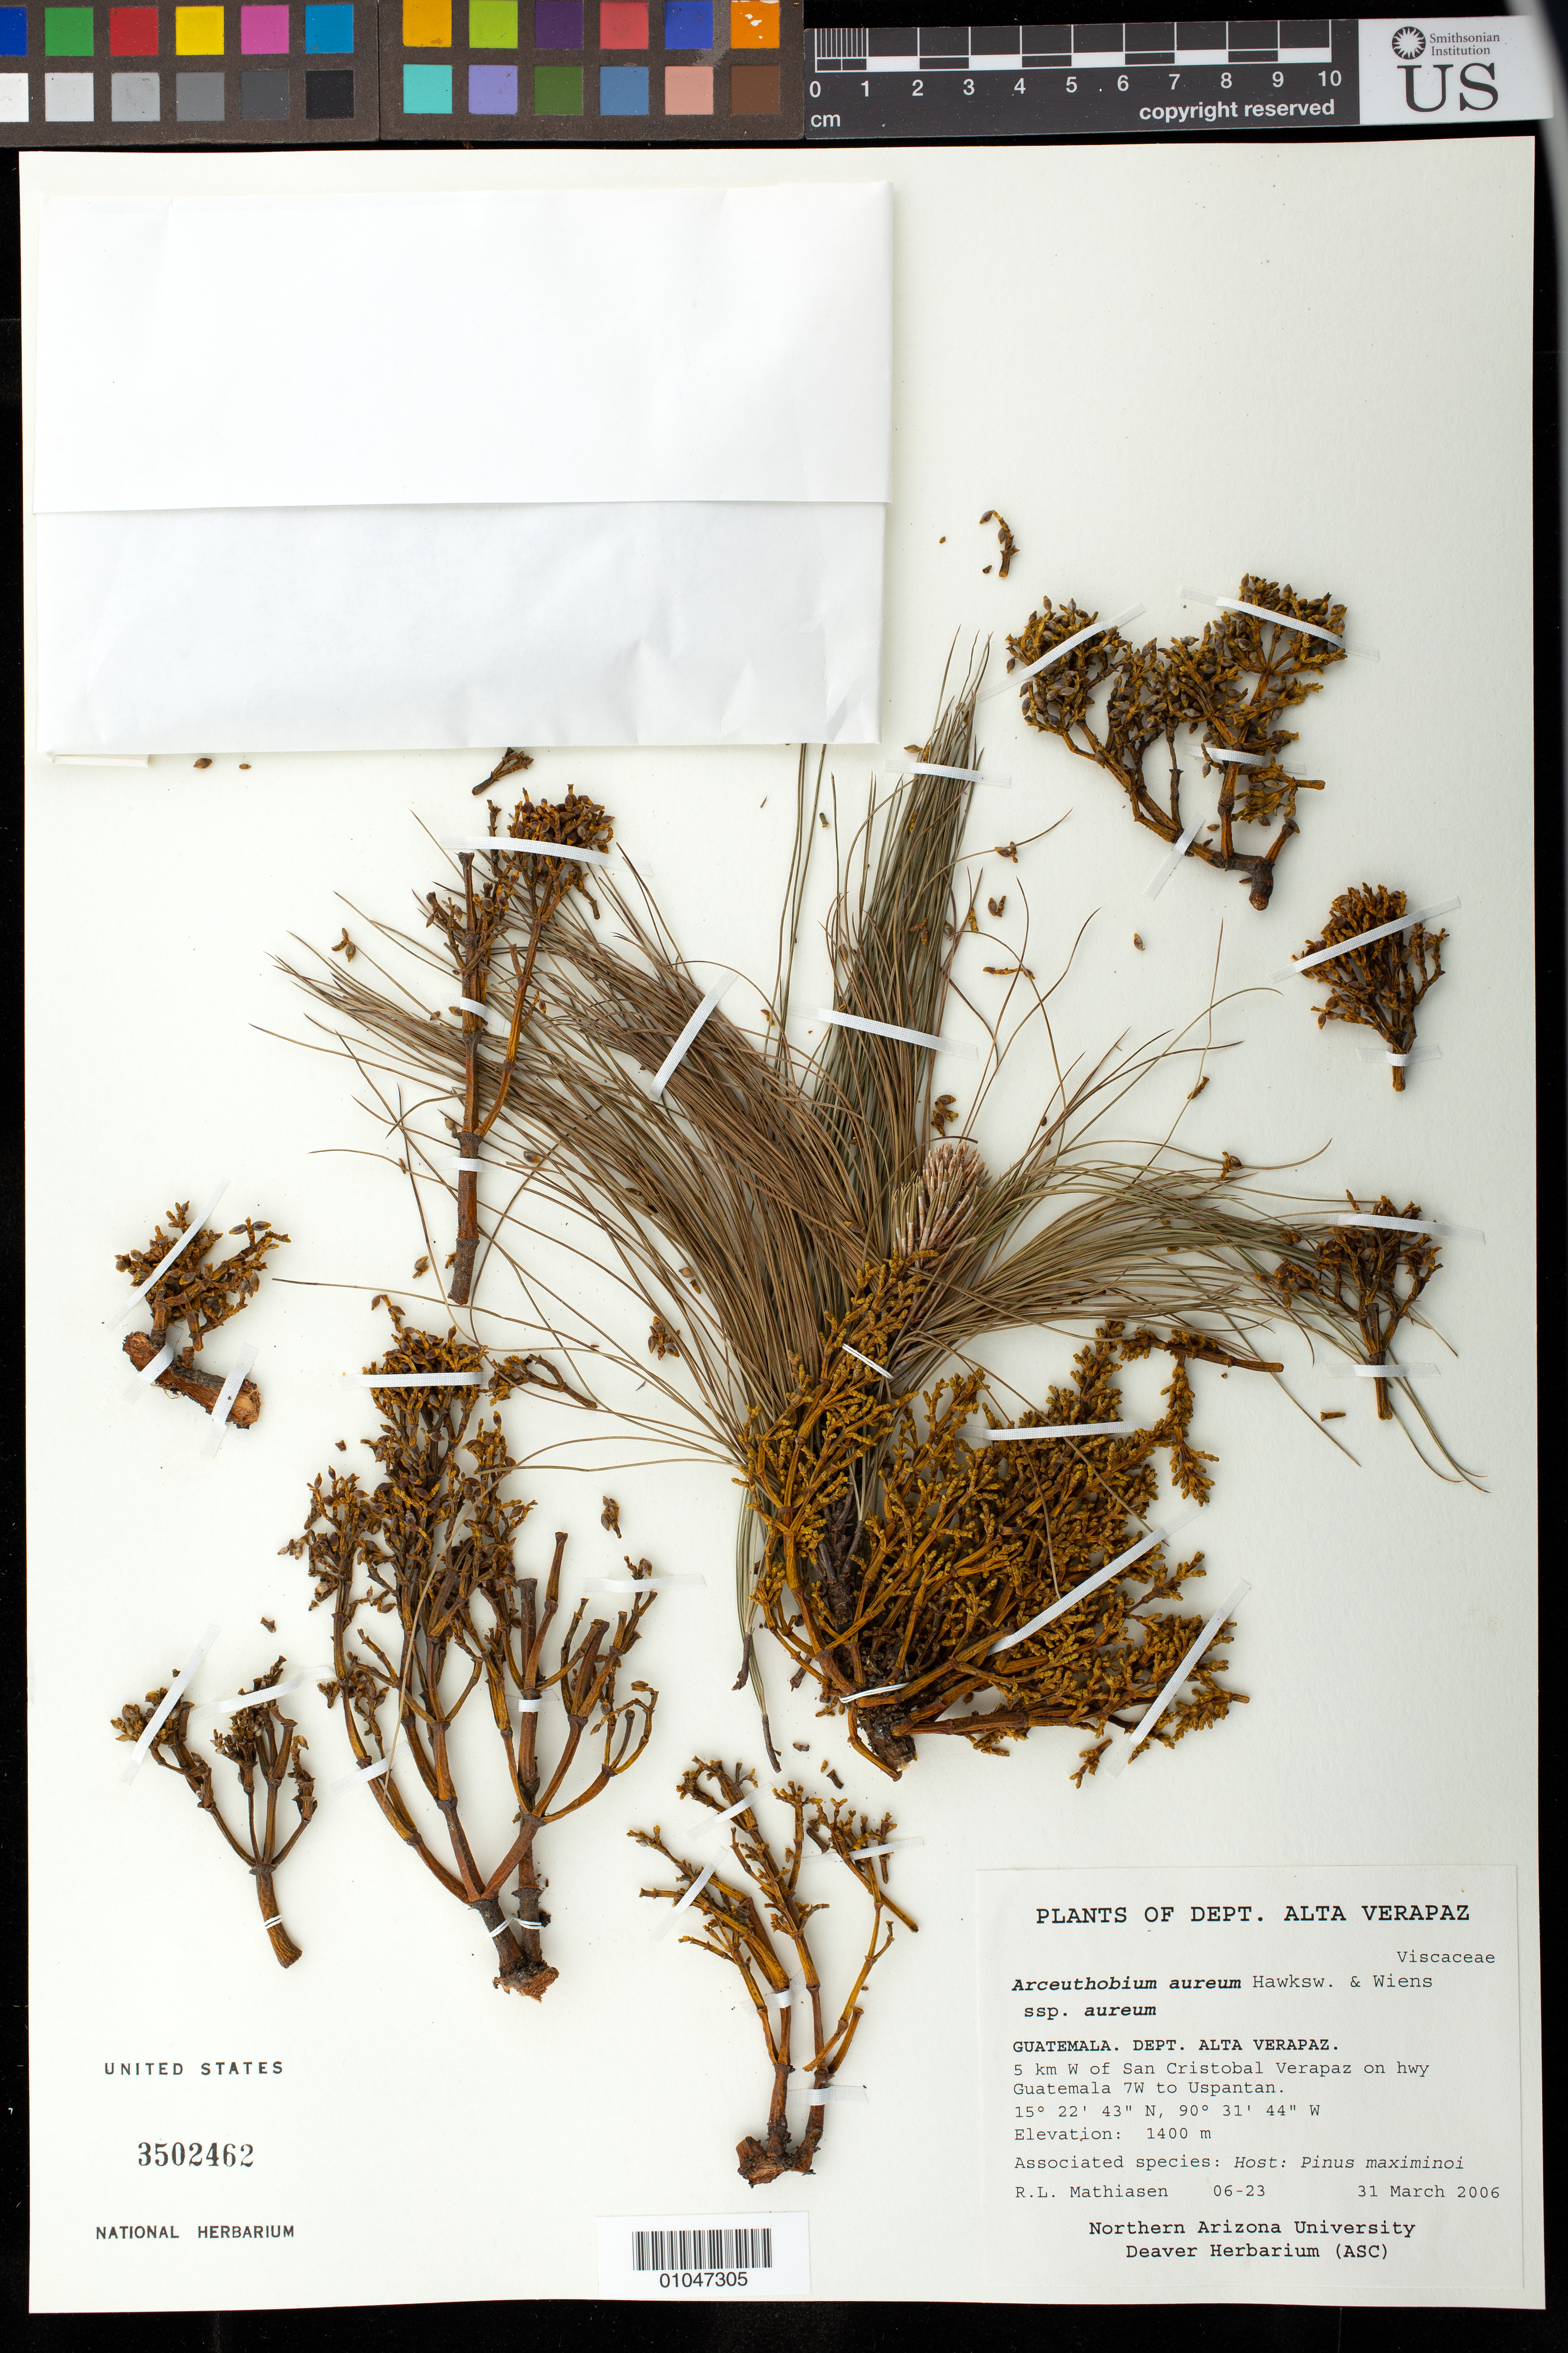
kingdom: Plantae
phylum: Tracheophyta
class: Magnoliopsida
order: Santalales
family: Viscaceae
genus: Arceuthobium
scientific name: Arceuthobium aureum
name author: Hawksw. & Wiens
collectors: R. Mathiasen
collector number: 06-23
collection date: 2006-03-31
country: Guatemala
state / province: Alta Verapaz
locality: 5 km W of San Cristobal Verapaz on hwy Guatemala 7W to Uspantan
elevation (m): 1400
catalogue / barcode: US 3502462